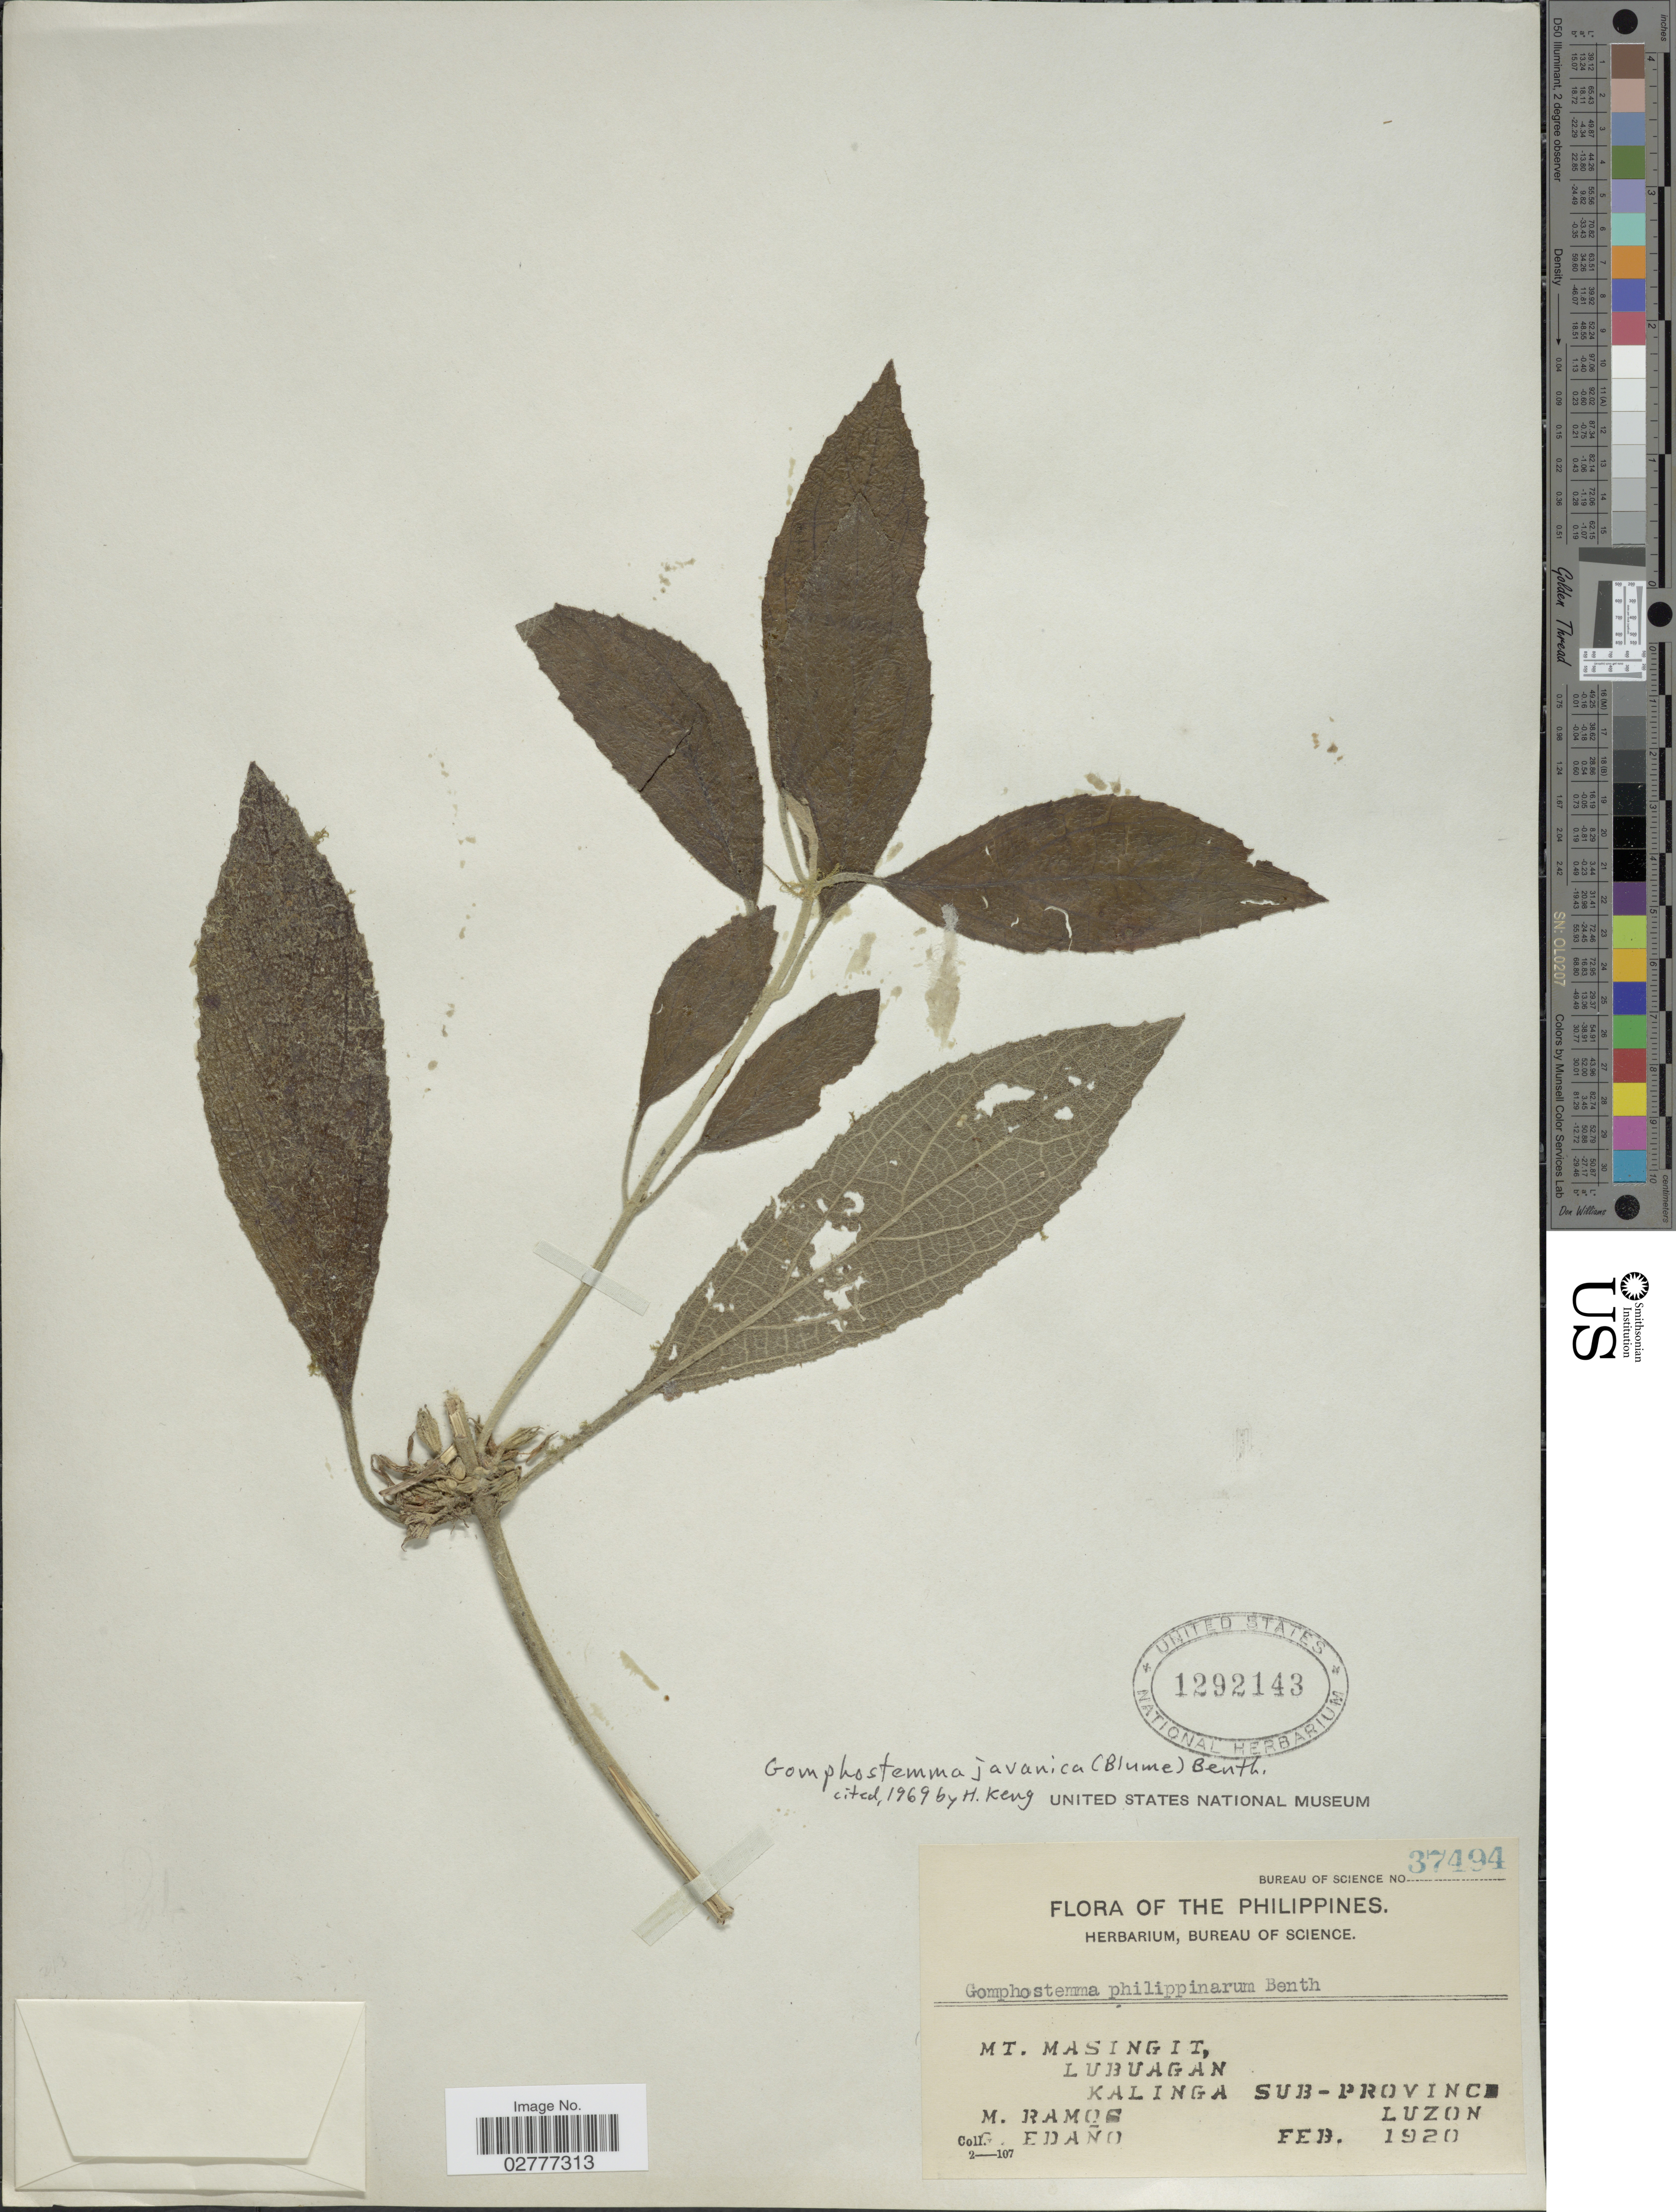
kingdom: Plantae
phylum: Tracheophyta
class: Magnoliopsida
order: Lamiales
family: Lamiaceae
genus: Gomphostemma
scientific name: Gomphostemma javanicum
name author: (Blume) Benth.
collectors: M. Ramos & G. Edaño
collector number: Bureau of Science 37494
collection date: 1920-02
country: Philippines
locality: Mt. Masingit, Lubuagan, Kalinga Sub-Province, Luzon.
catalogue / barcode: US 1292143